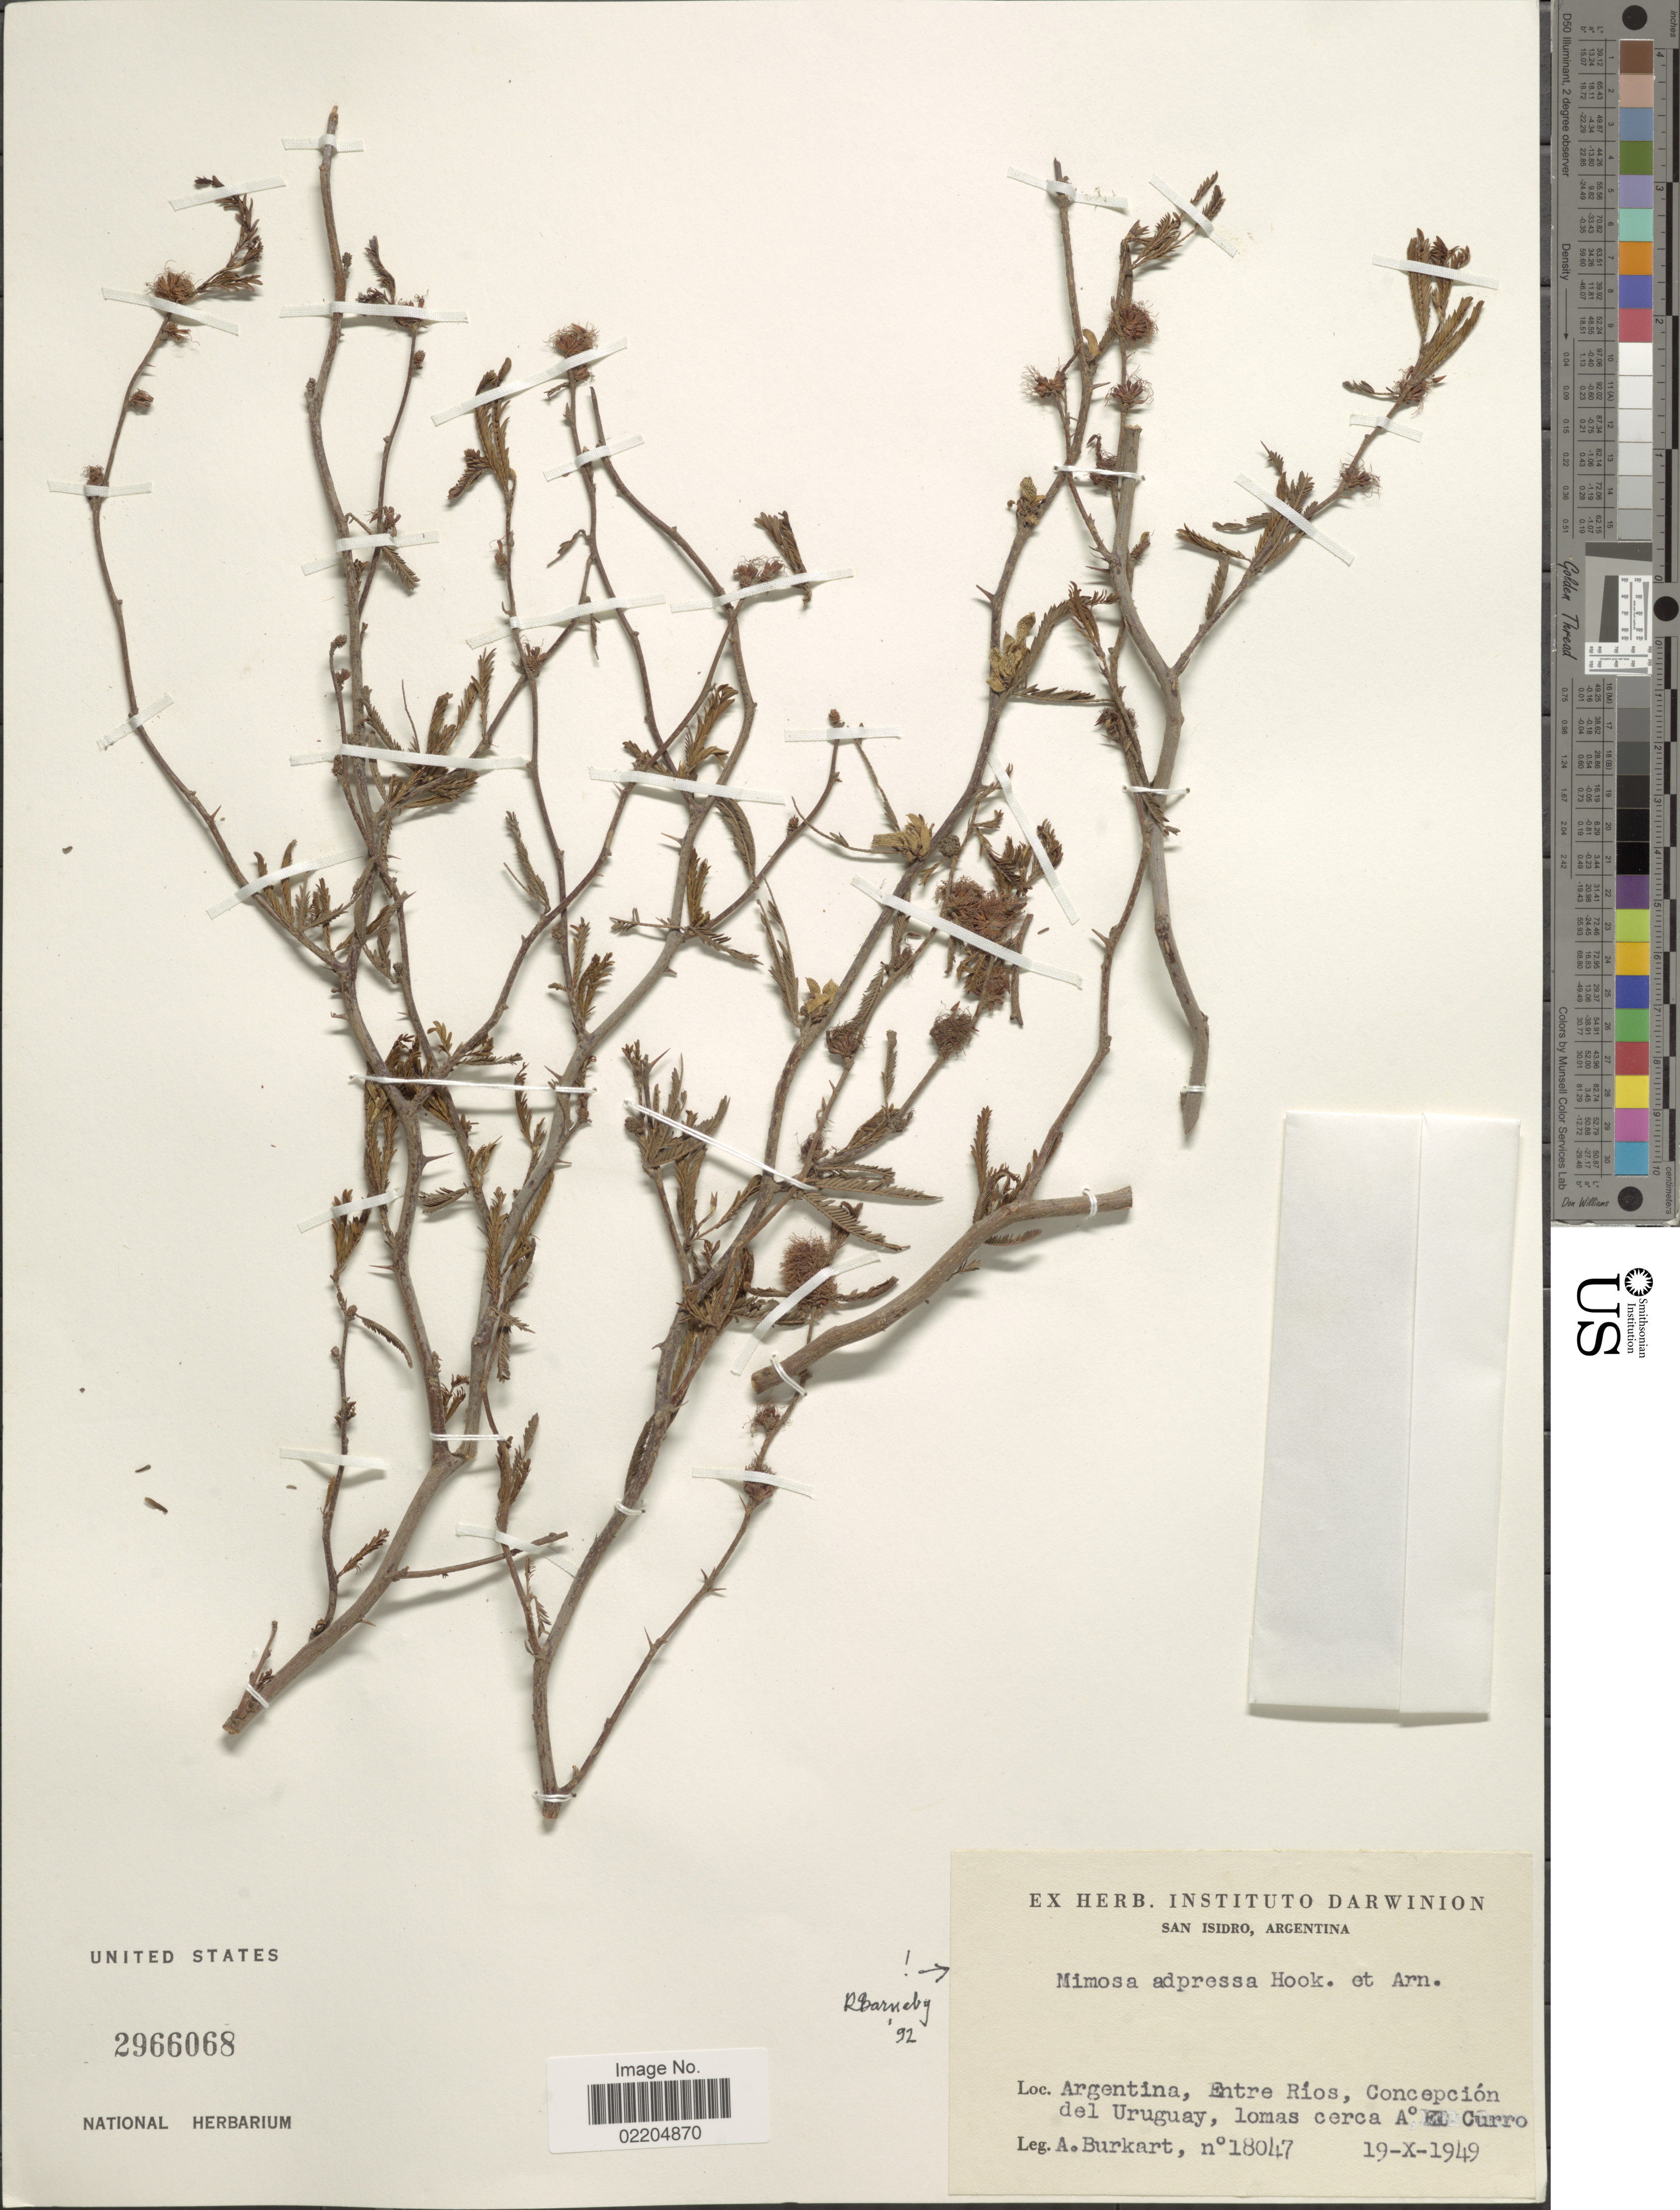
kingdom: Plantae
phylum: Tracheophyta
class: Magnoliopsida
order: Fabales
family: Fabaceae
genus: Mimosa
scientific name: Mimosa adpressa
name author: Hook. & Arn.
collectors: A. E. Burkart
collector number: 18047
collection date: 1949-10-19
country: Argentina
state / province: Entre Rios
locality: Concepcion del Uruguay, lomas cerca a El Curro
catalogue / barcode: US 2966068